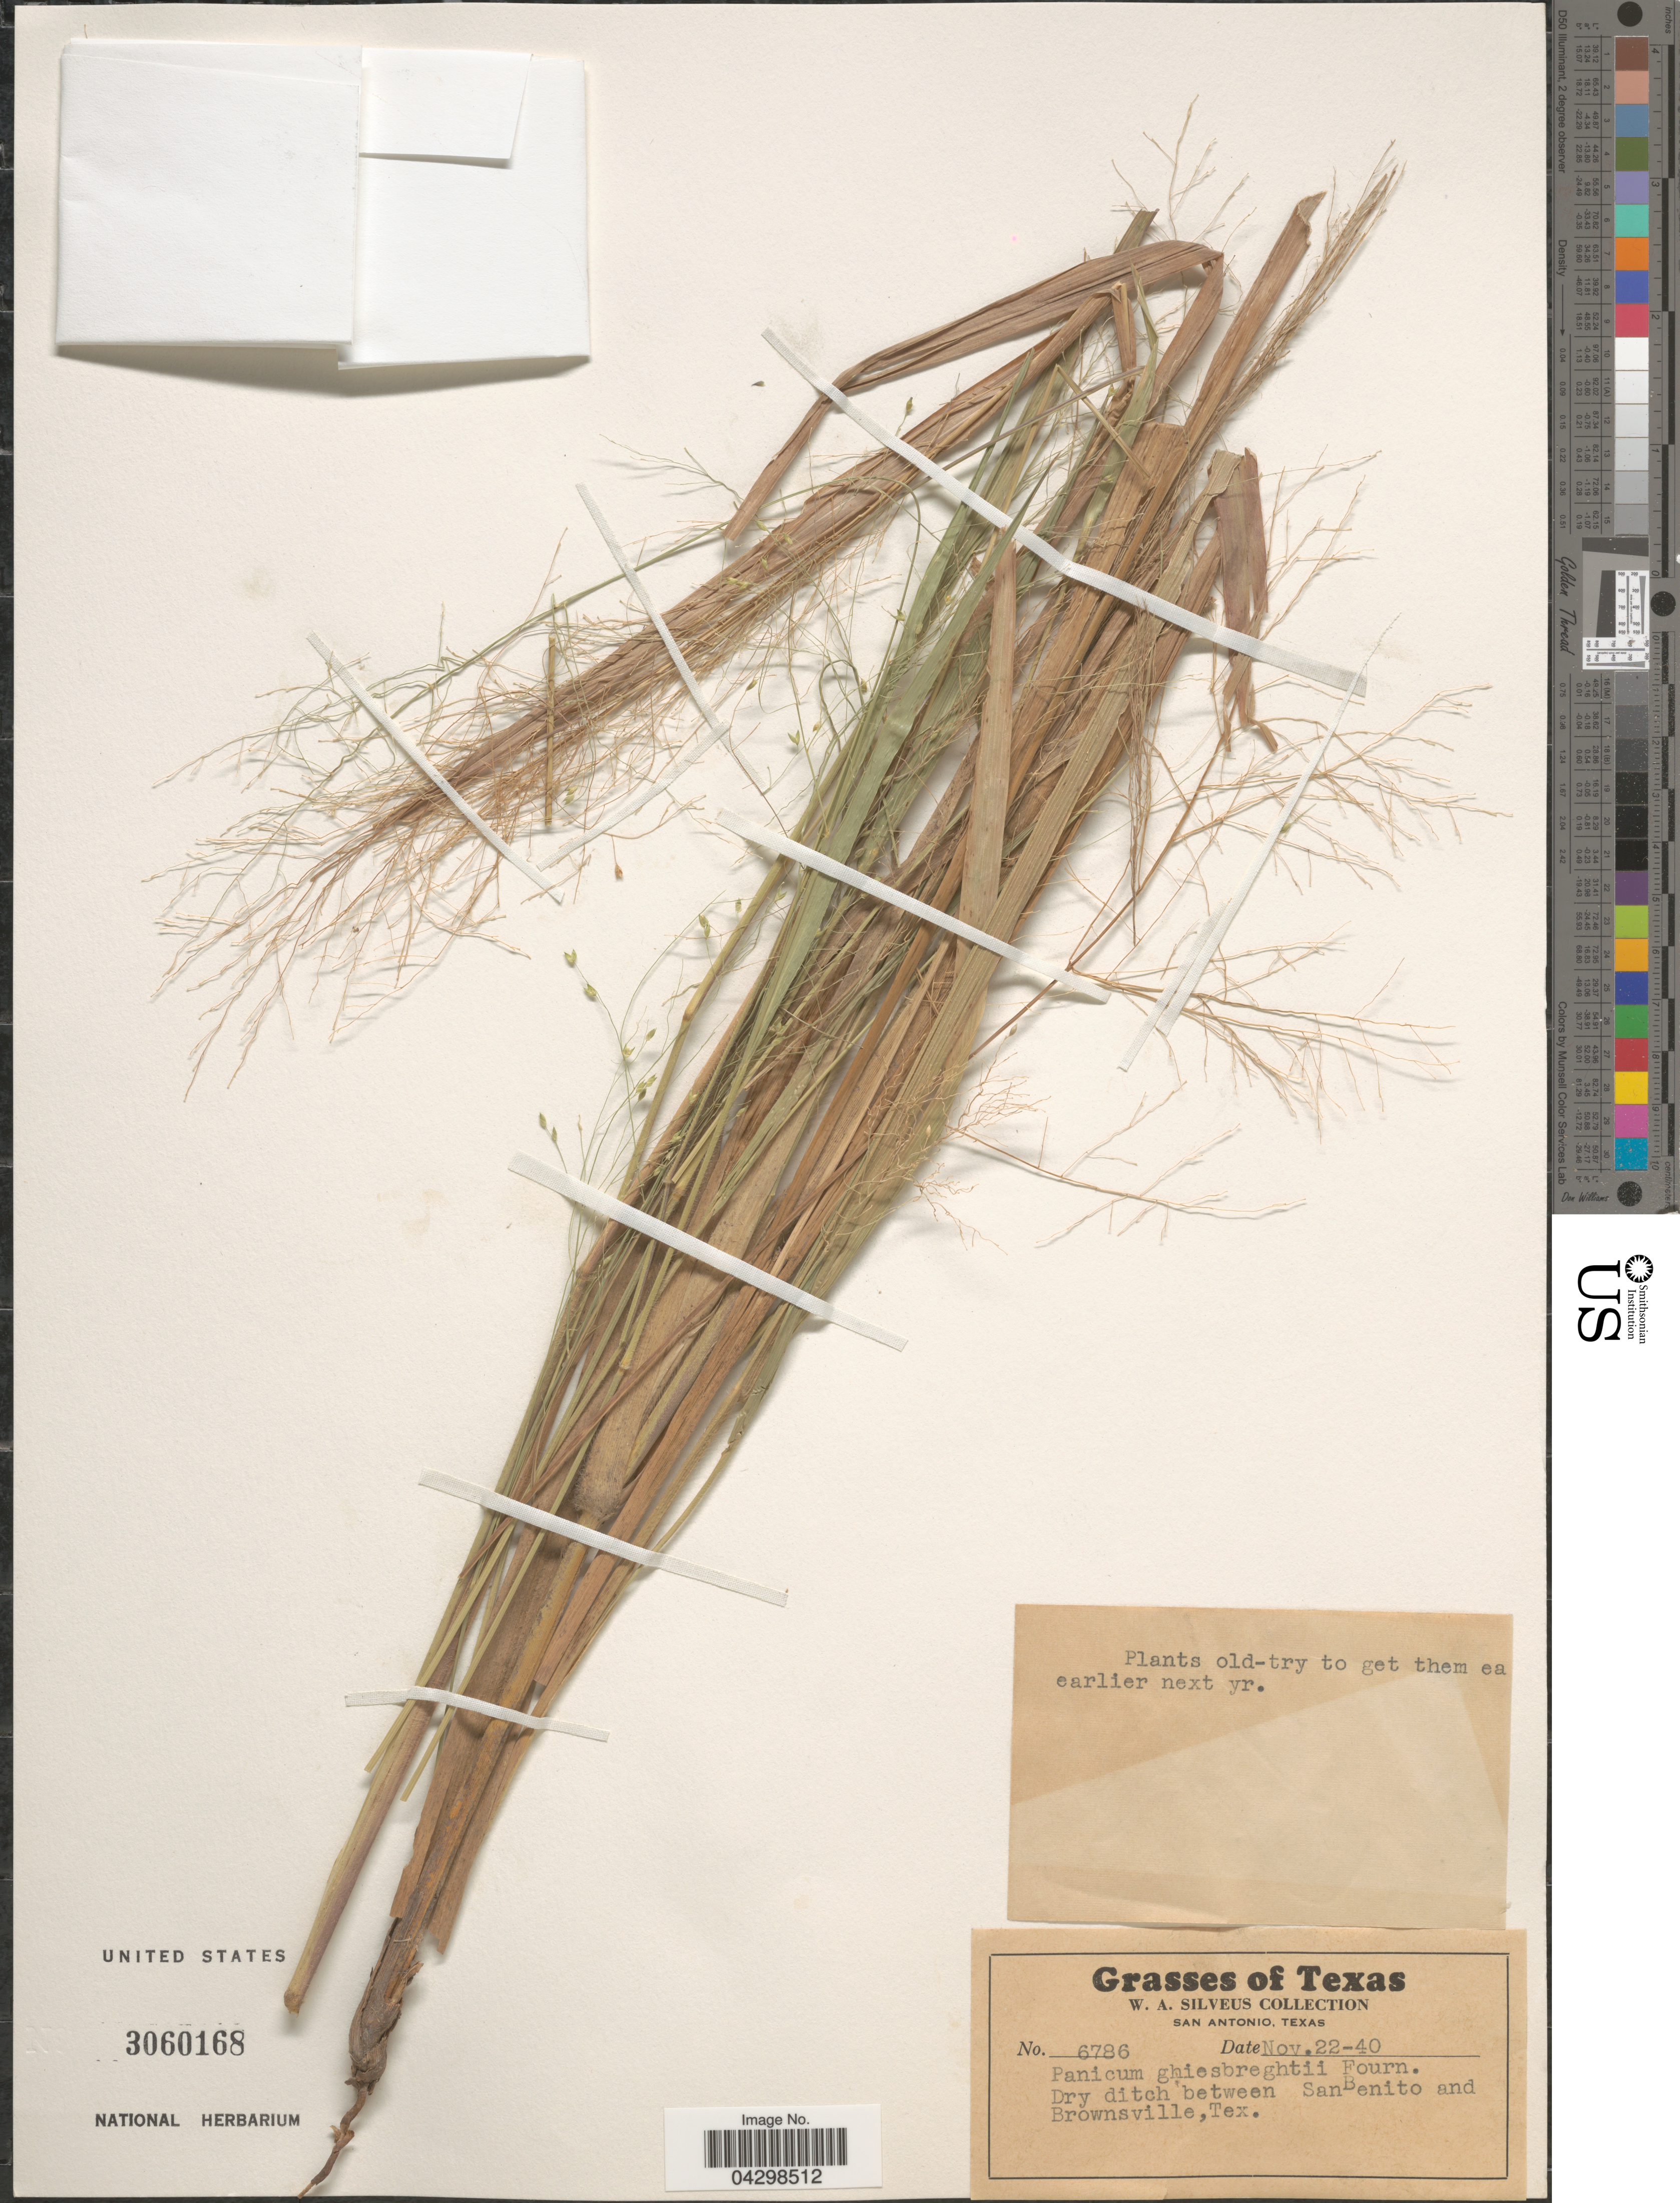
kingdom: Plantae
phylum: Tracheophyta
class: Liliopsida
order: Poales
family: Poaceae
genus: Panicum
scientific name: Panicum ghiesbreghtii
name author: E. Fourn.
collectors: W. Silveus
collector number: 6786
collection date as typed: Transcribed d/m/y: 22/11/40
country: United States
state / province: Texas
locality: Dry ditch between San Benito and Brownsville.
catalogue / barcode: US 3060168